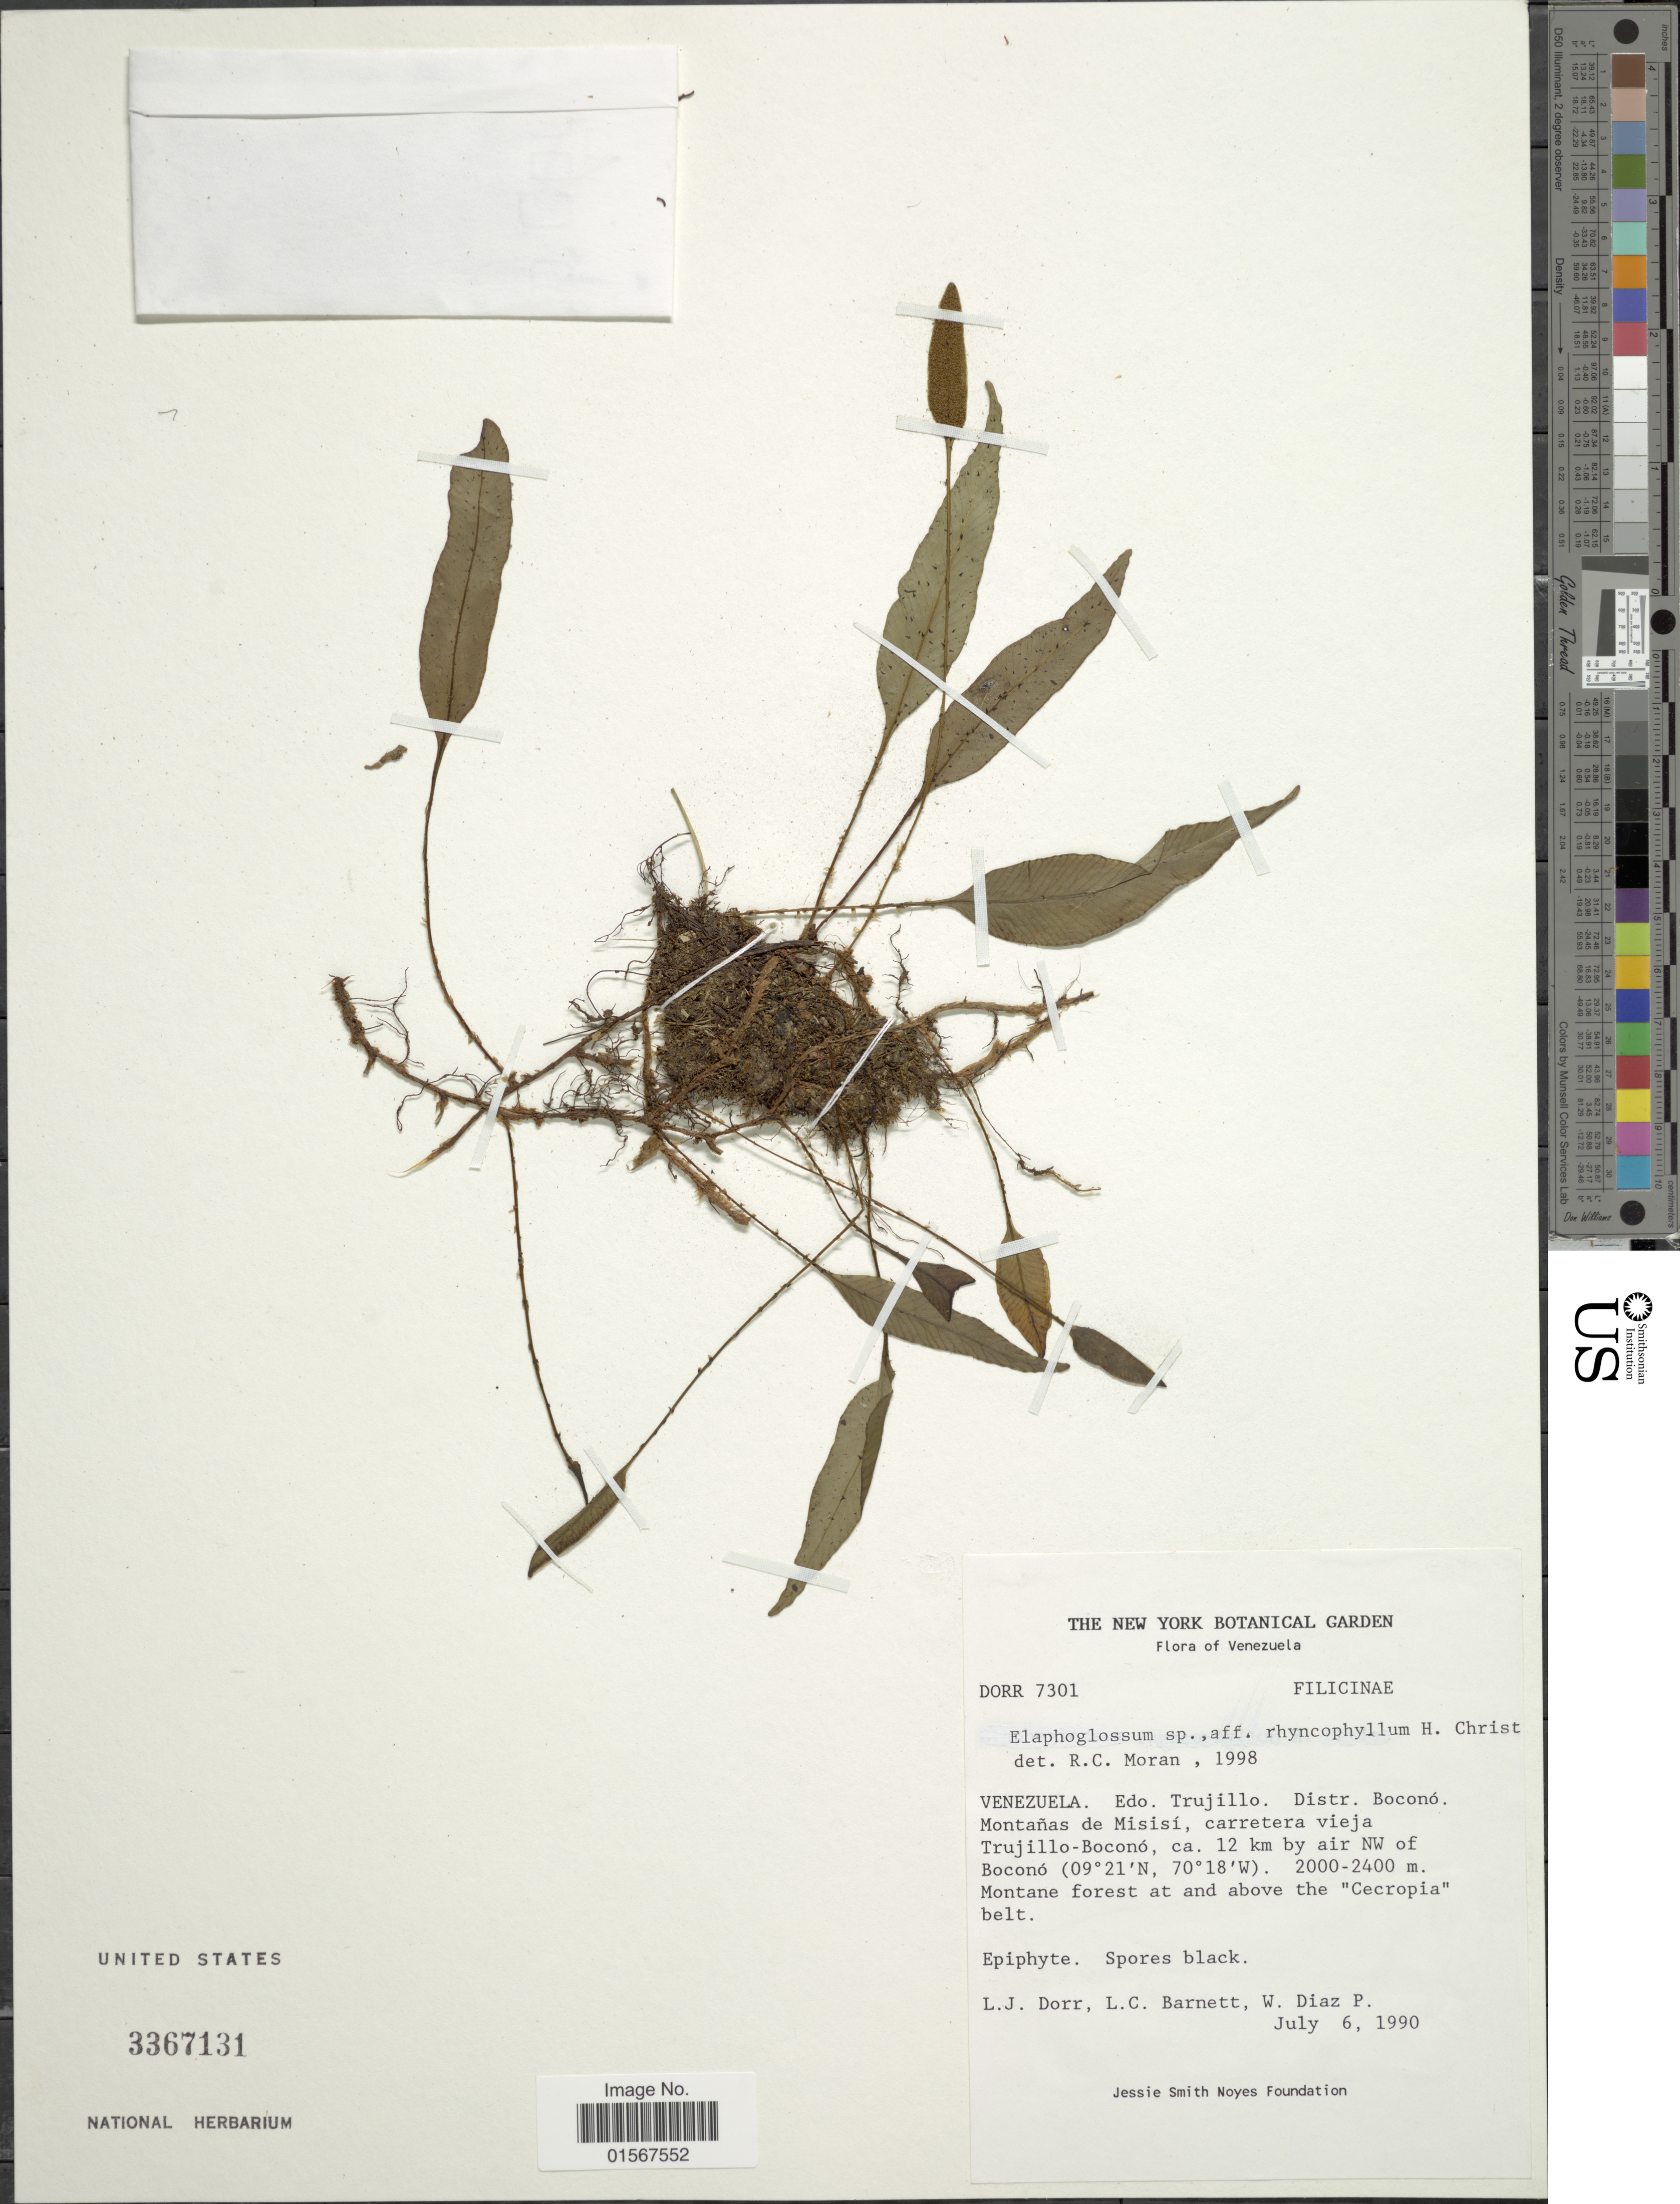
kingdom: Plantae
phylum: Tracheophyta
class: Polypodiopsida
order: Polypodiales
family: Dryopteridaceae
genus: Elaphoglossum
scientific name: Elaphoglossum iloense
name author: (Hook.) T. Moore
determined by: Vasco, A.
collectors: L. J. Dorr, L. C. Barnett & W. Díaz P.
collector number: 7301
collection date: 1990-07-03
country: Venezuela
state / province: Trujillo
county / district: Boconó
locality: Montañas de Misisi, carretera vieja Trujillo-Boconó, ca. 12 km by air NW of Boconó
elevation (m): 2000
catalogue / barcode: US 3367131